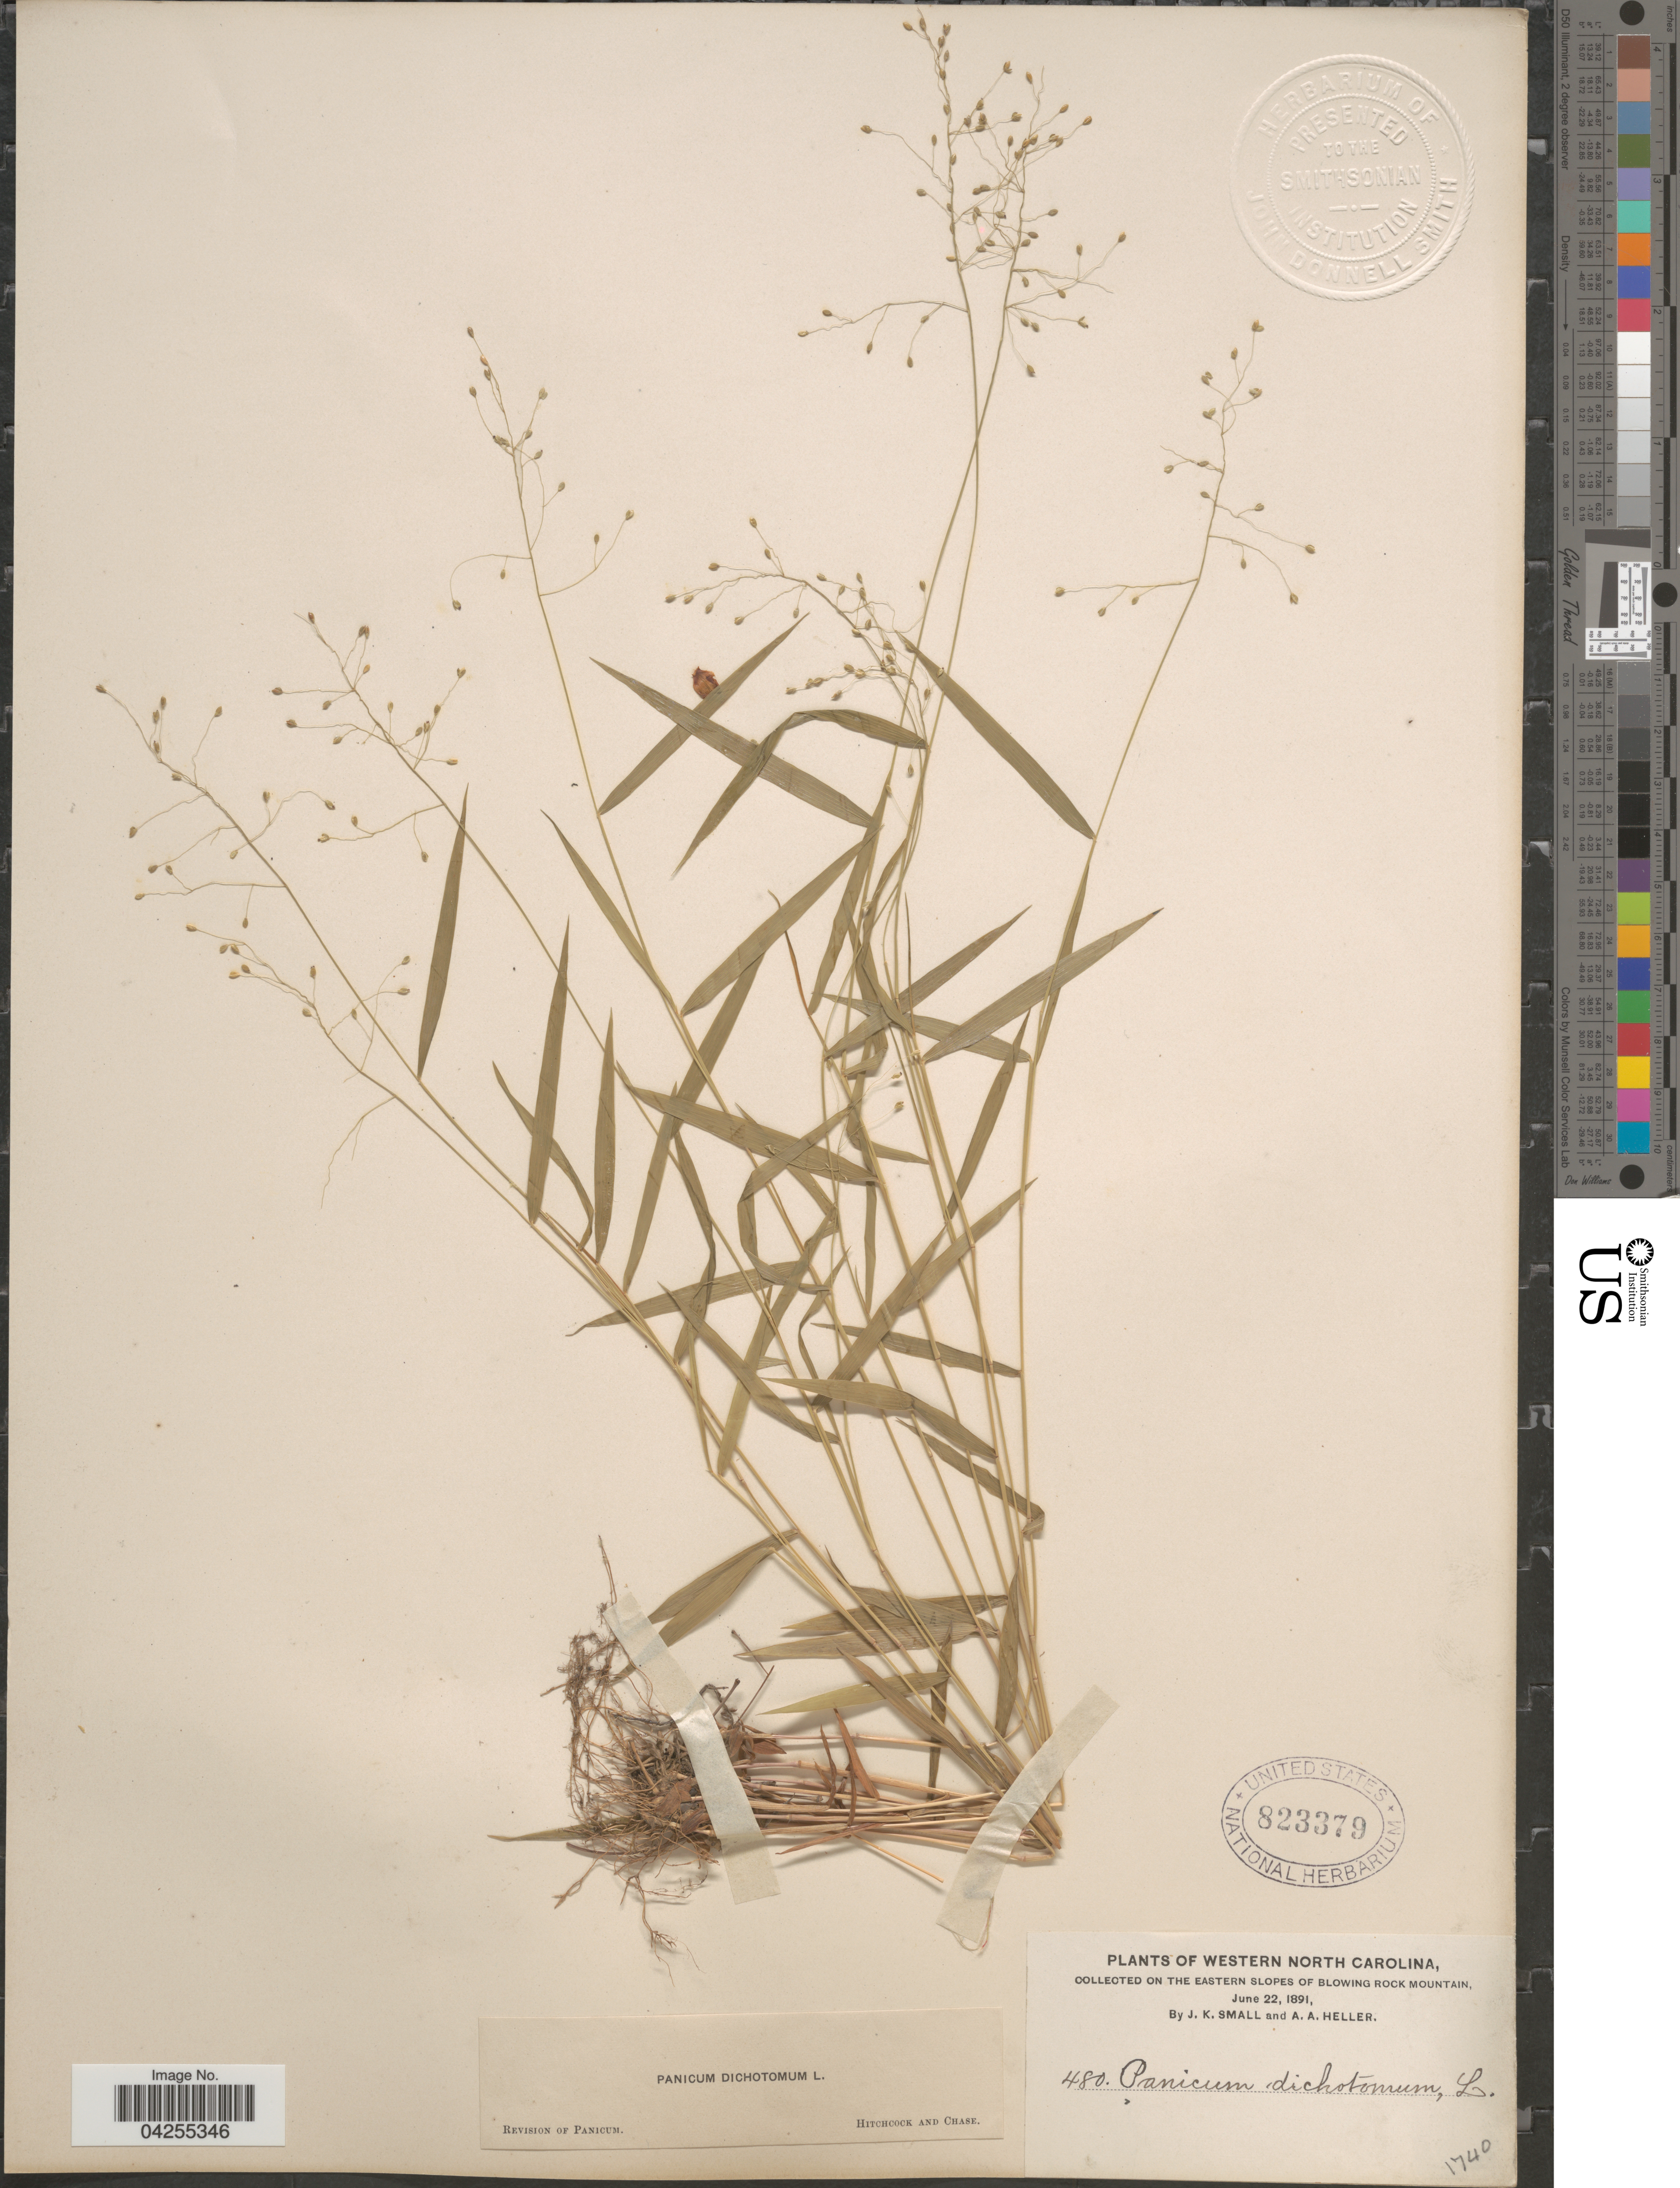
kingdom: Plantae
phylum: Tracheophyta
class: Liliopsida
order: Poales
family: Poaceae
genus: Dichanthelium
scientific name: Dichanthelium dichotomum var. dichotomum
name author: (L.) Gould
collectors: J. K. Small & A. A. Heller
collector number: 480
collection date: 1891-06-22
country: United States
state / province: North Carolina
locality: Western North Carolina. On The Eastern Slopes Of Blowing Rock Mountain.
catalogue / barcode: US 823379